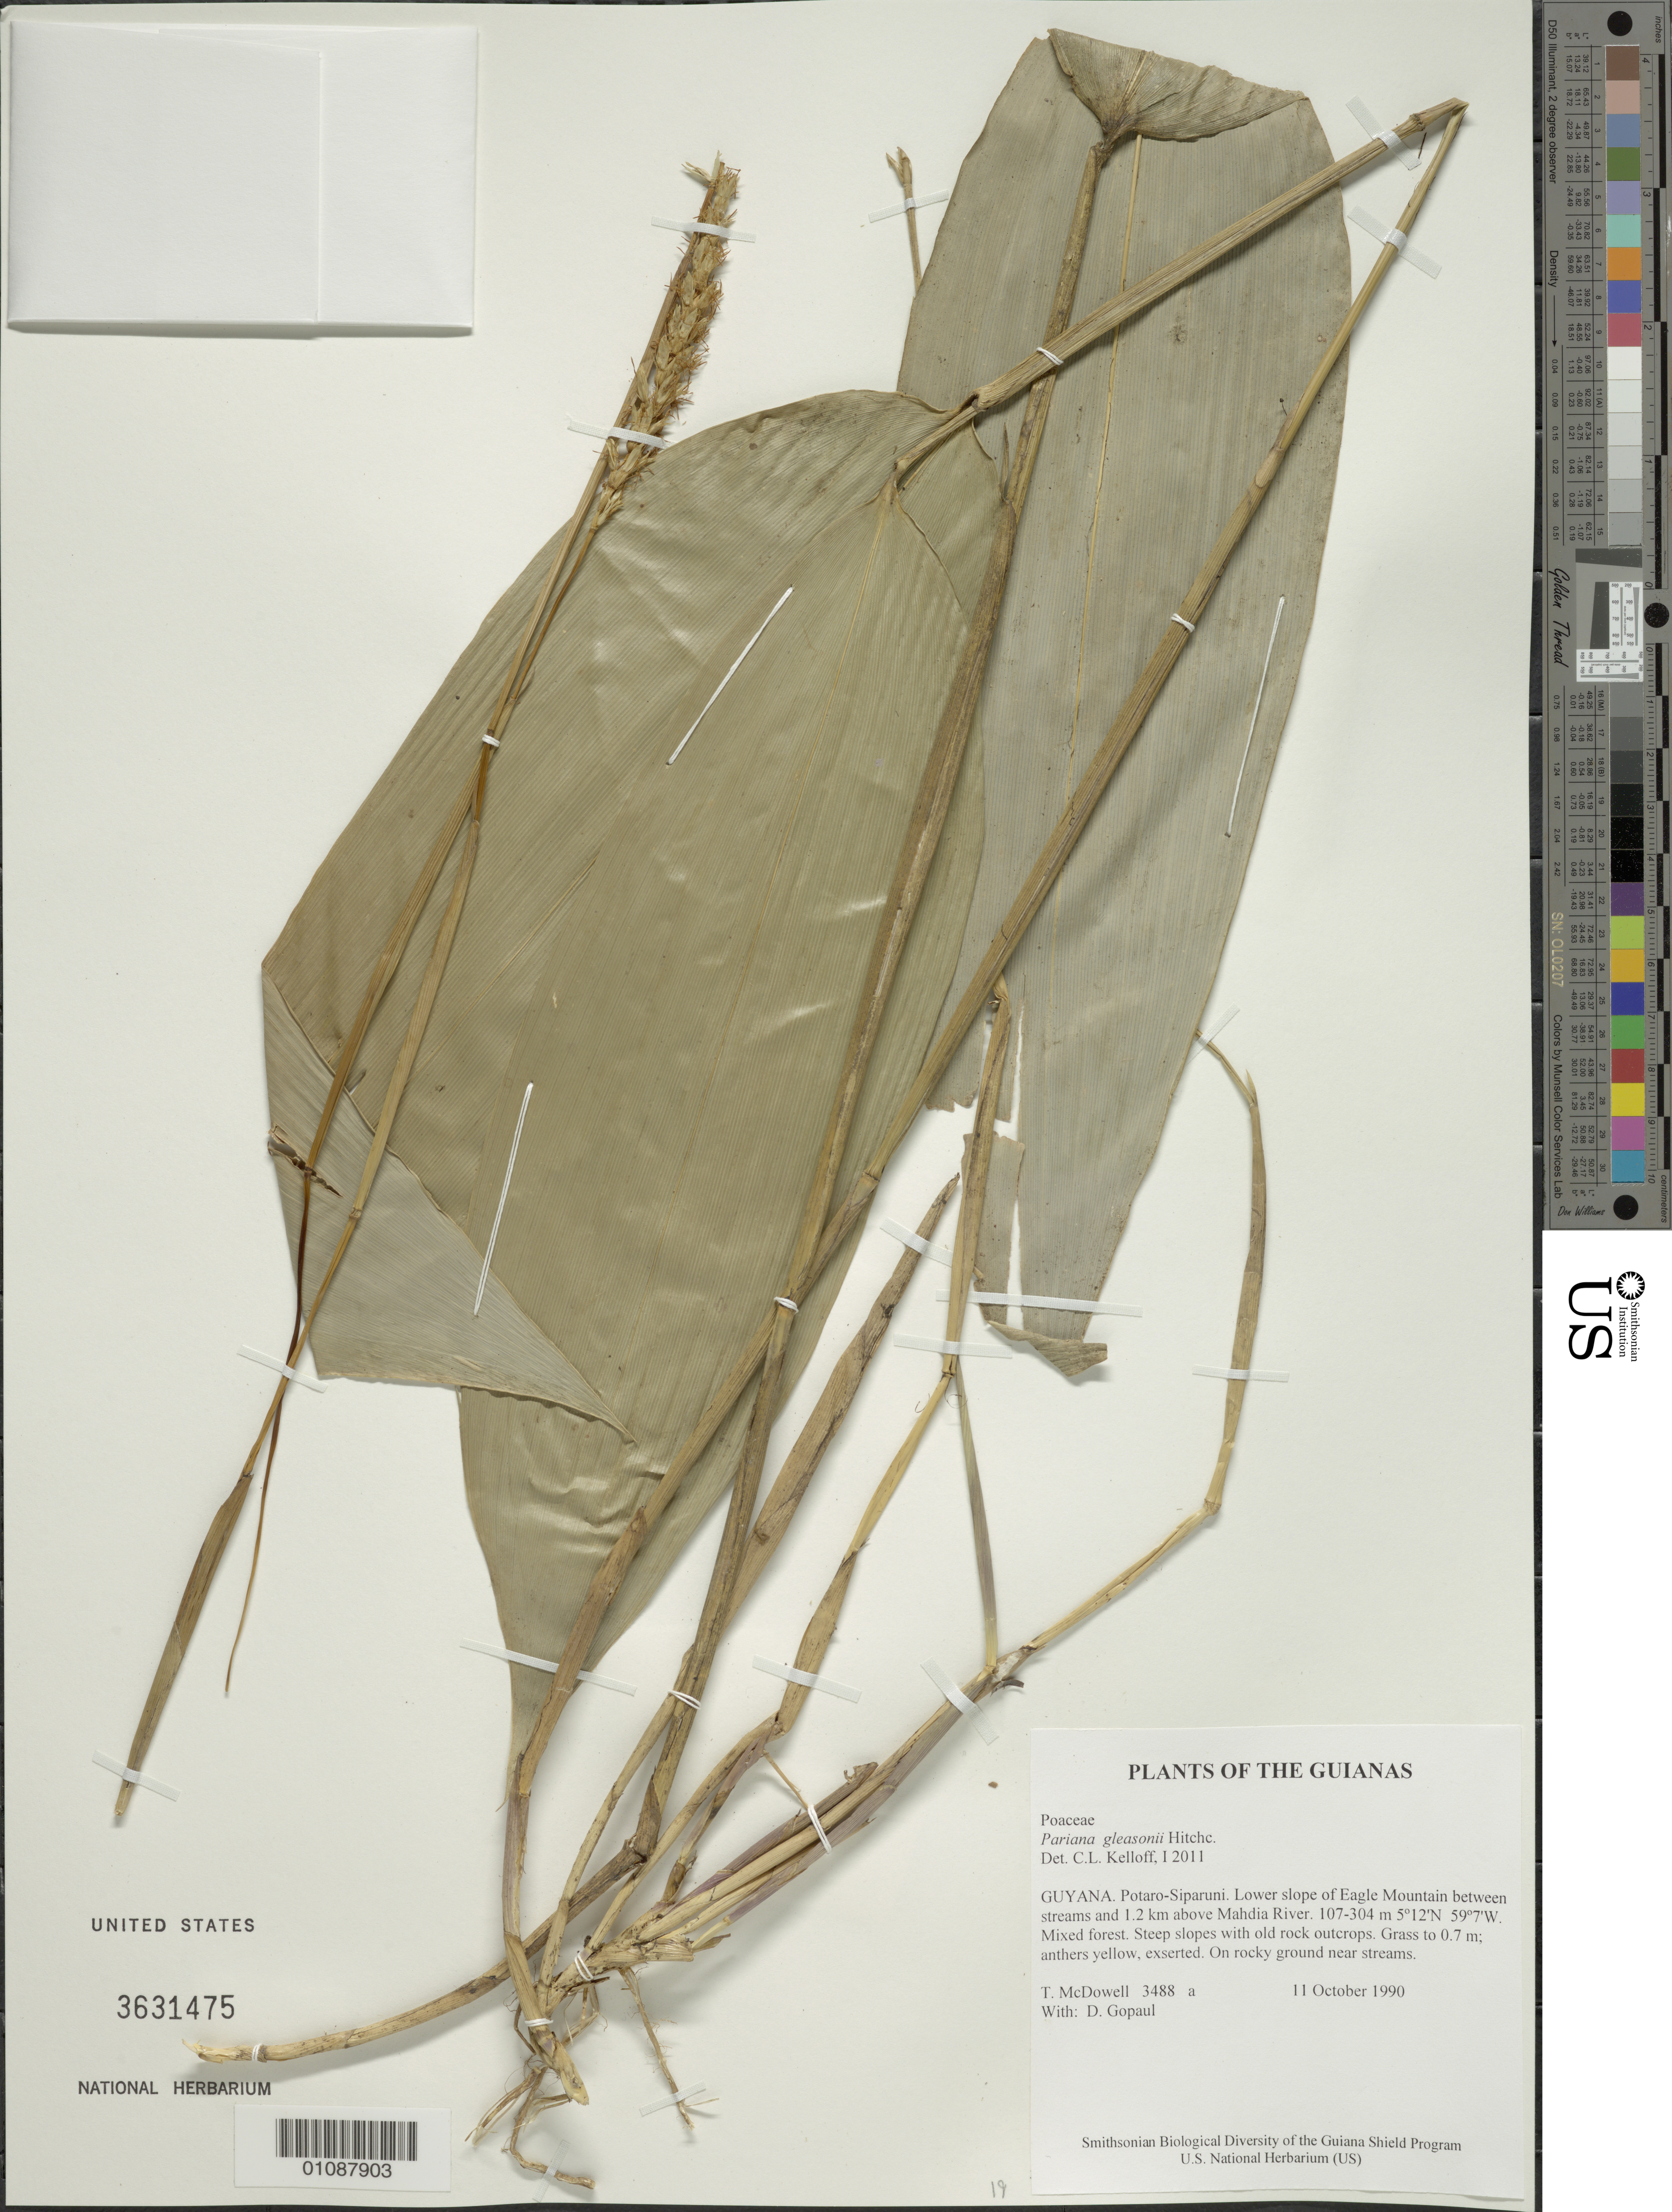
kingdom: Plantae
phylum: Tracheophyta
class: Liliopsida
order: Poales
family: Poaceae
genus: Pariana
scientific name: Pariana gleasonii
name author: Hitchc.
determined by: Kelloff, Carol L., (US), Smithsonian Institution - National Museum of Natural History (UNITED STATES)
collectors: T. McDowell & D. Gopaul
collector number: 3488 a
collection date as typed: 11 October 1990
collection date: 1990-10-11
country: Guyana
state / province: Potaro-Siparuni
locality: Lower slope of Eagle Mountain between streams and 1.2 km above Mahdia River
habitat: Mixed forest. Steep slopes with old rock outcrops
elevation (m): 107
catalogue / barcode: US 3631475